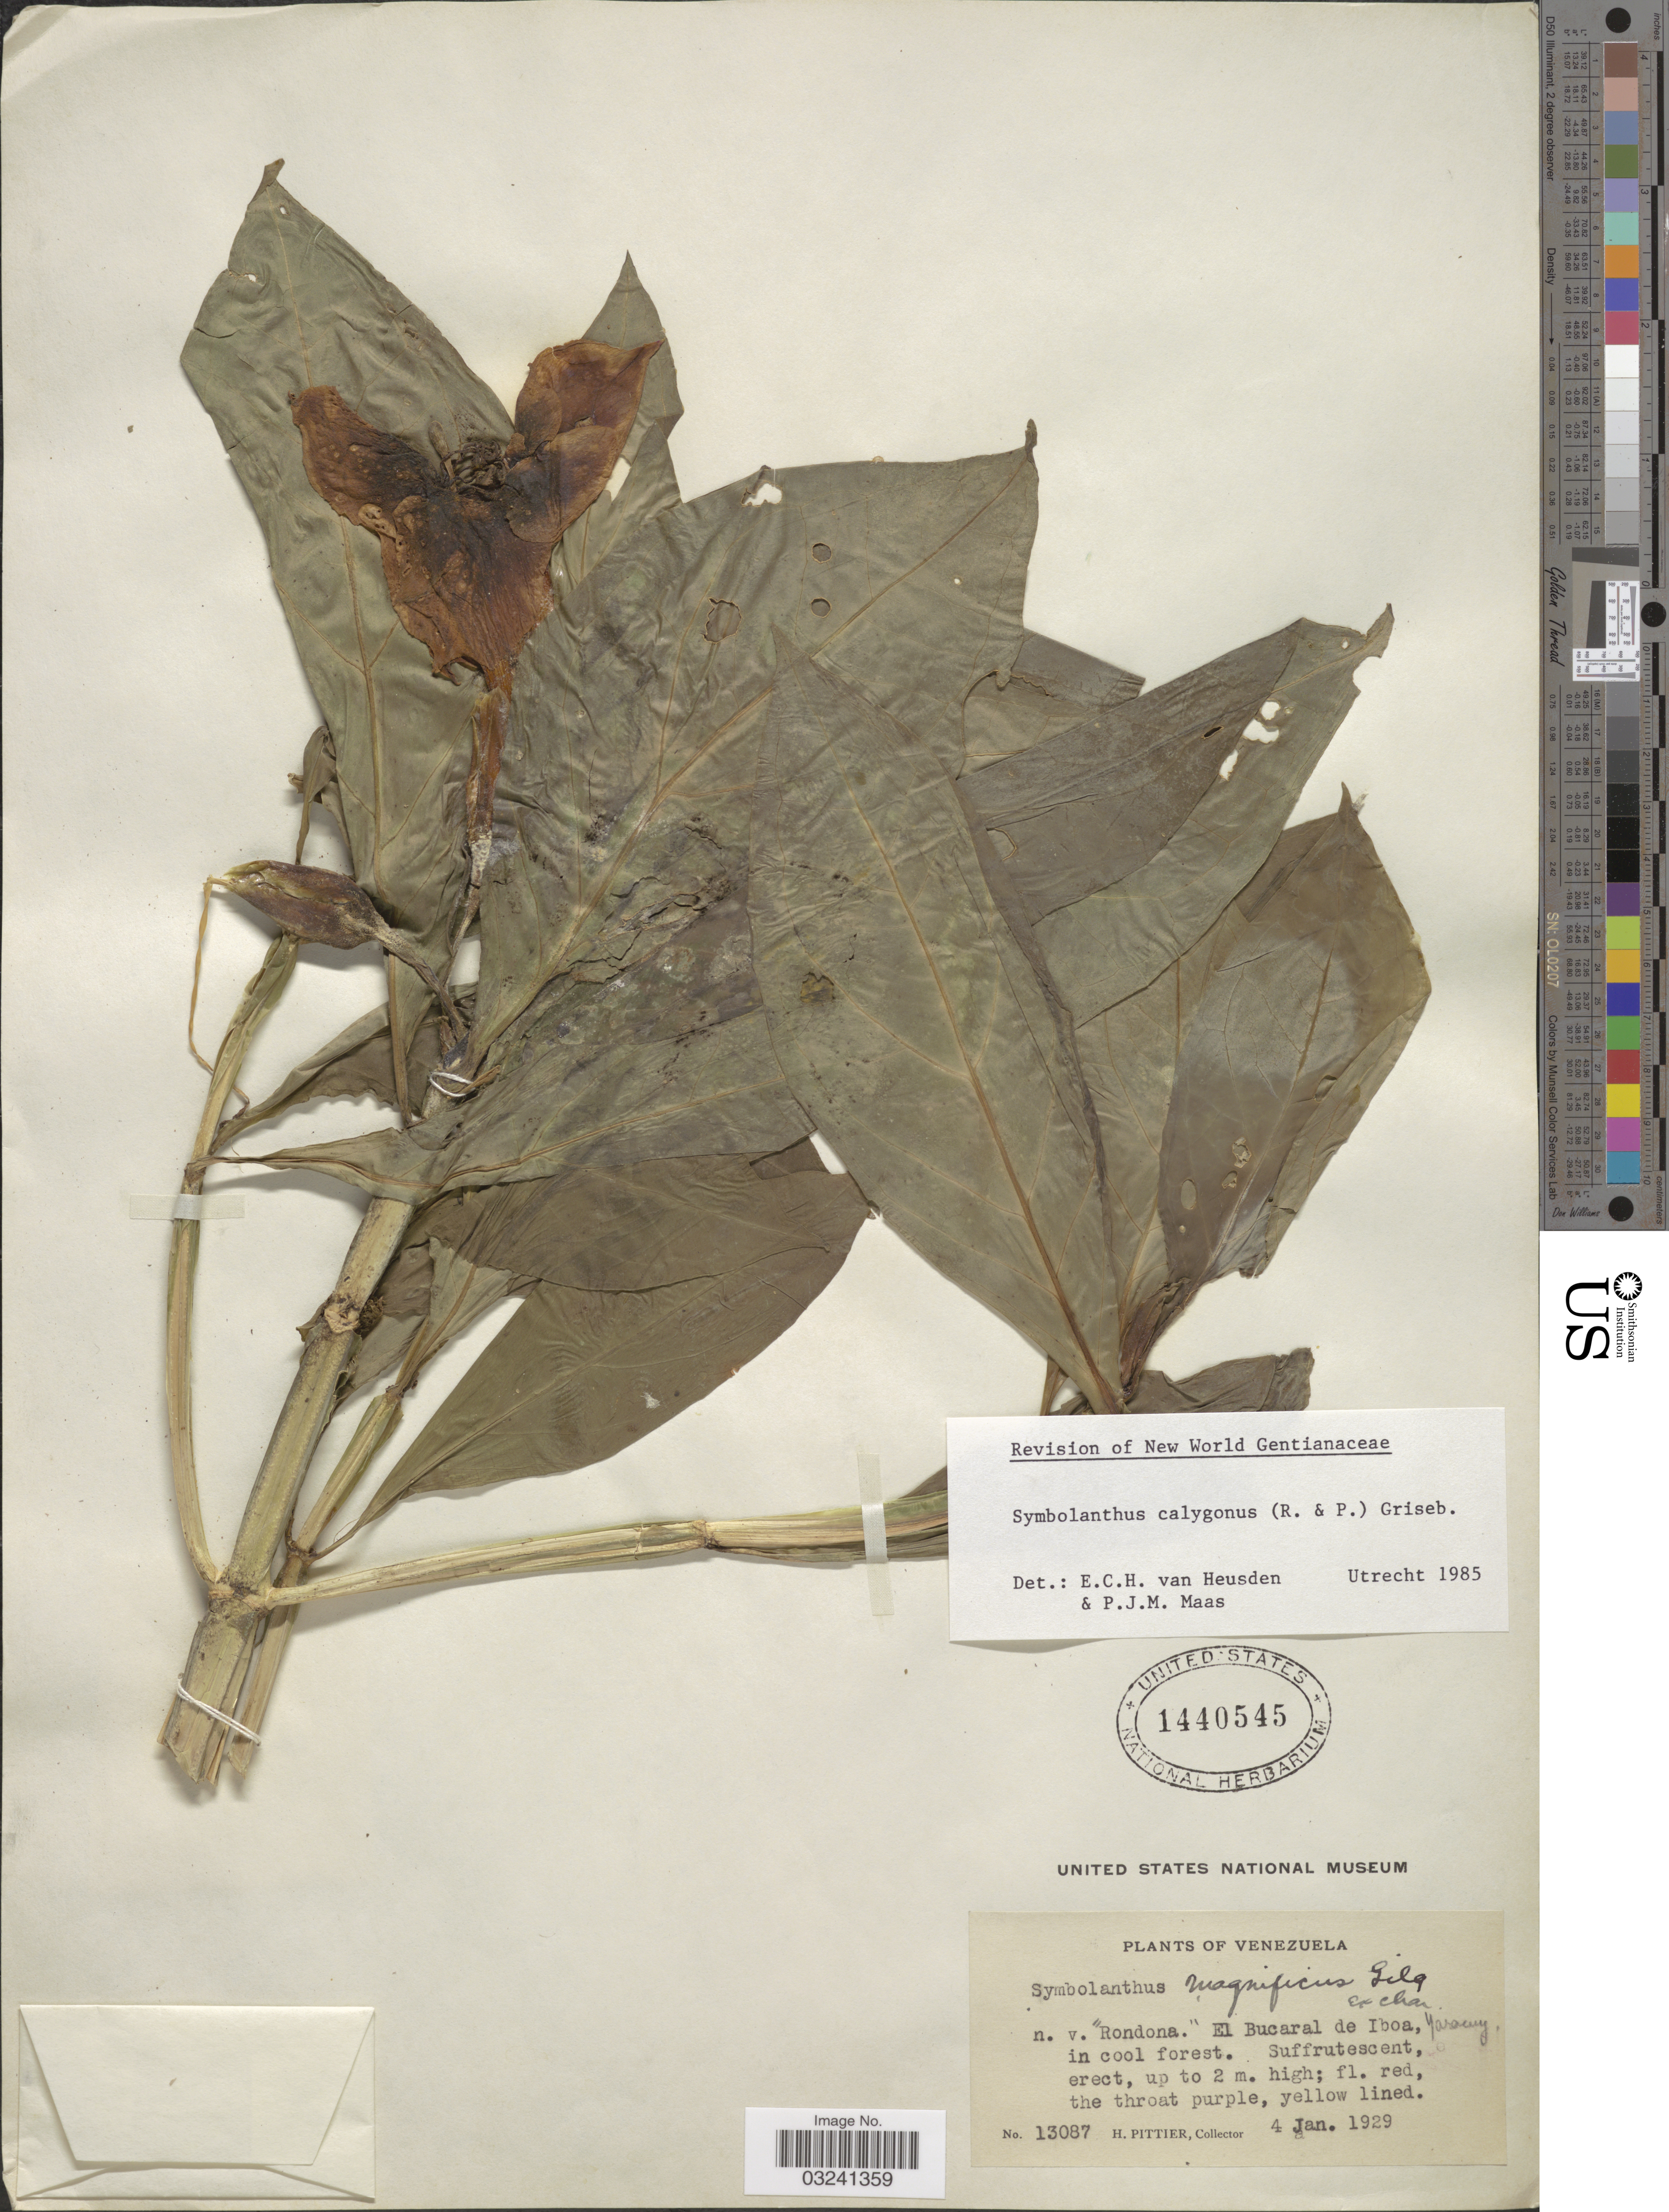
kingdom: Plantae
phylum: Tracheophyta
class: Magnoliopsida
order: Gentianales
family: Gentianaceae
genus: Symbolanthus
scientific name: Symbolanthus calygonus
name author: (Ruiz & Pav.) Griseb. ex Gilg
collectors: H. F. Pittier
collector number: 13087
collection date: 1929-01-04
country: Venezuela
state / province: Yaracuy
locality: El Bucaral de Iboa.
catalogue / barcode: US 1440545